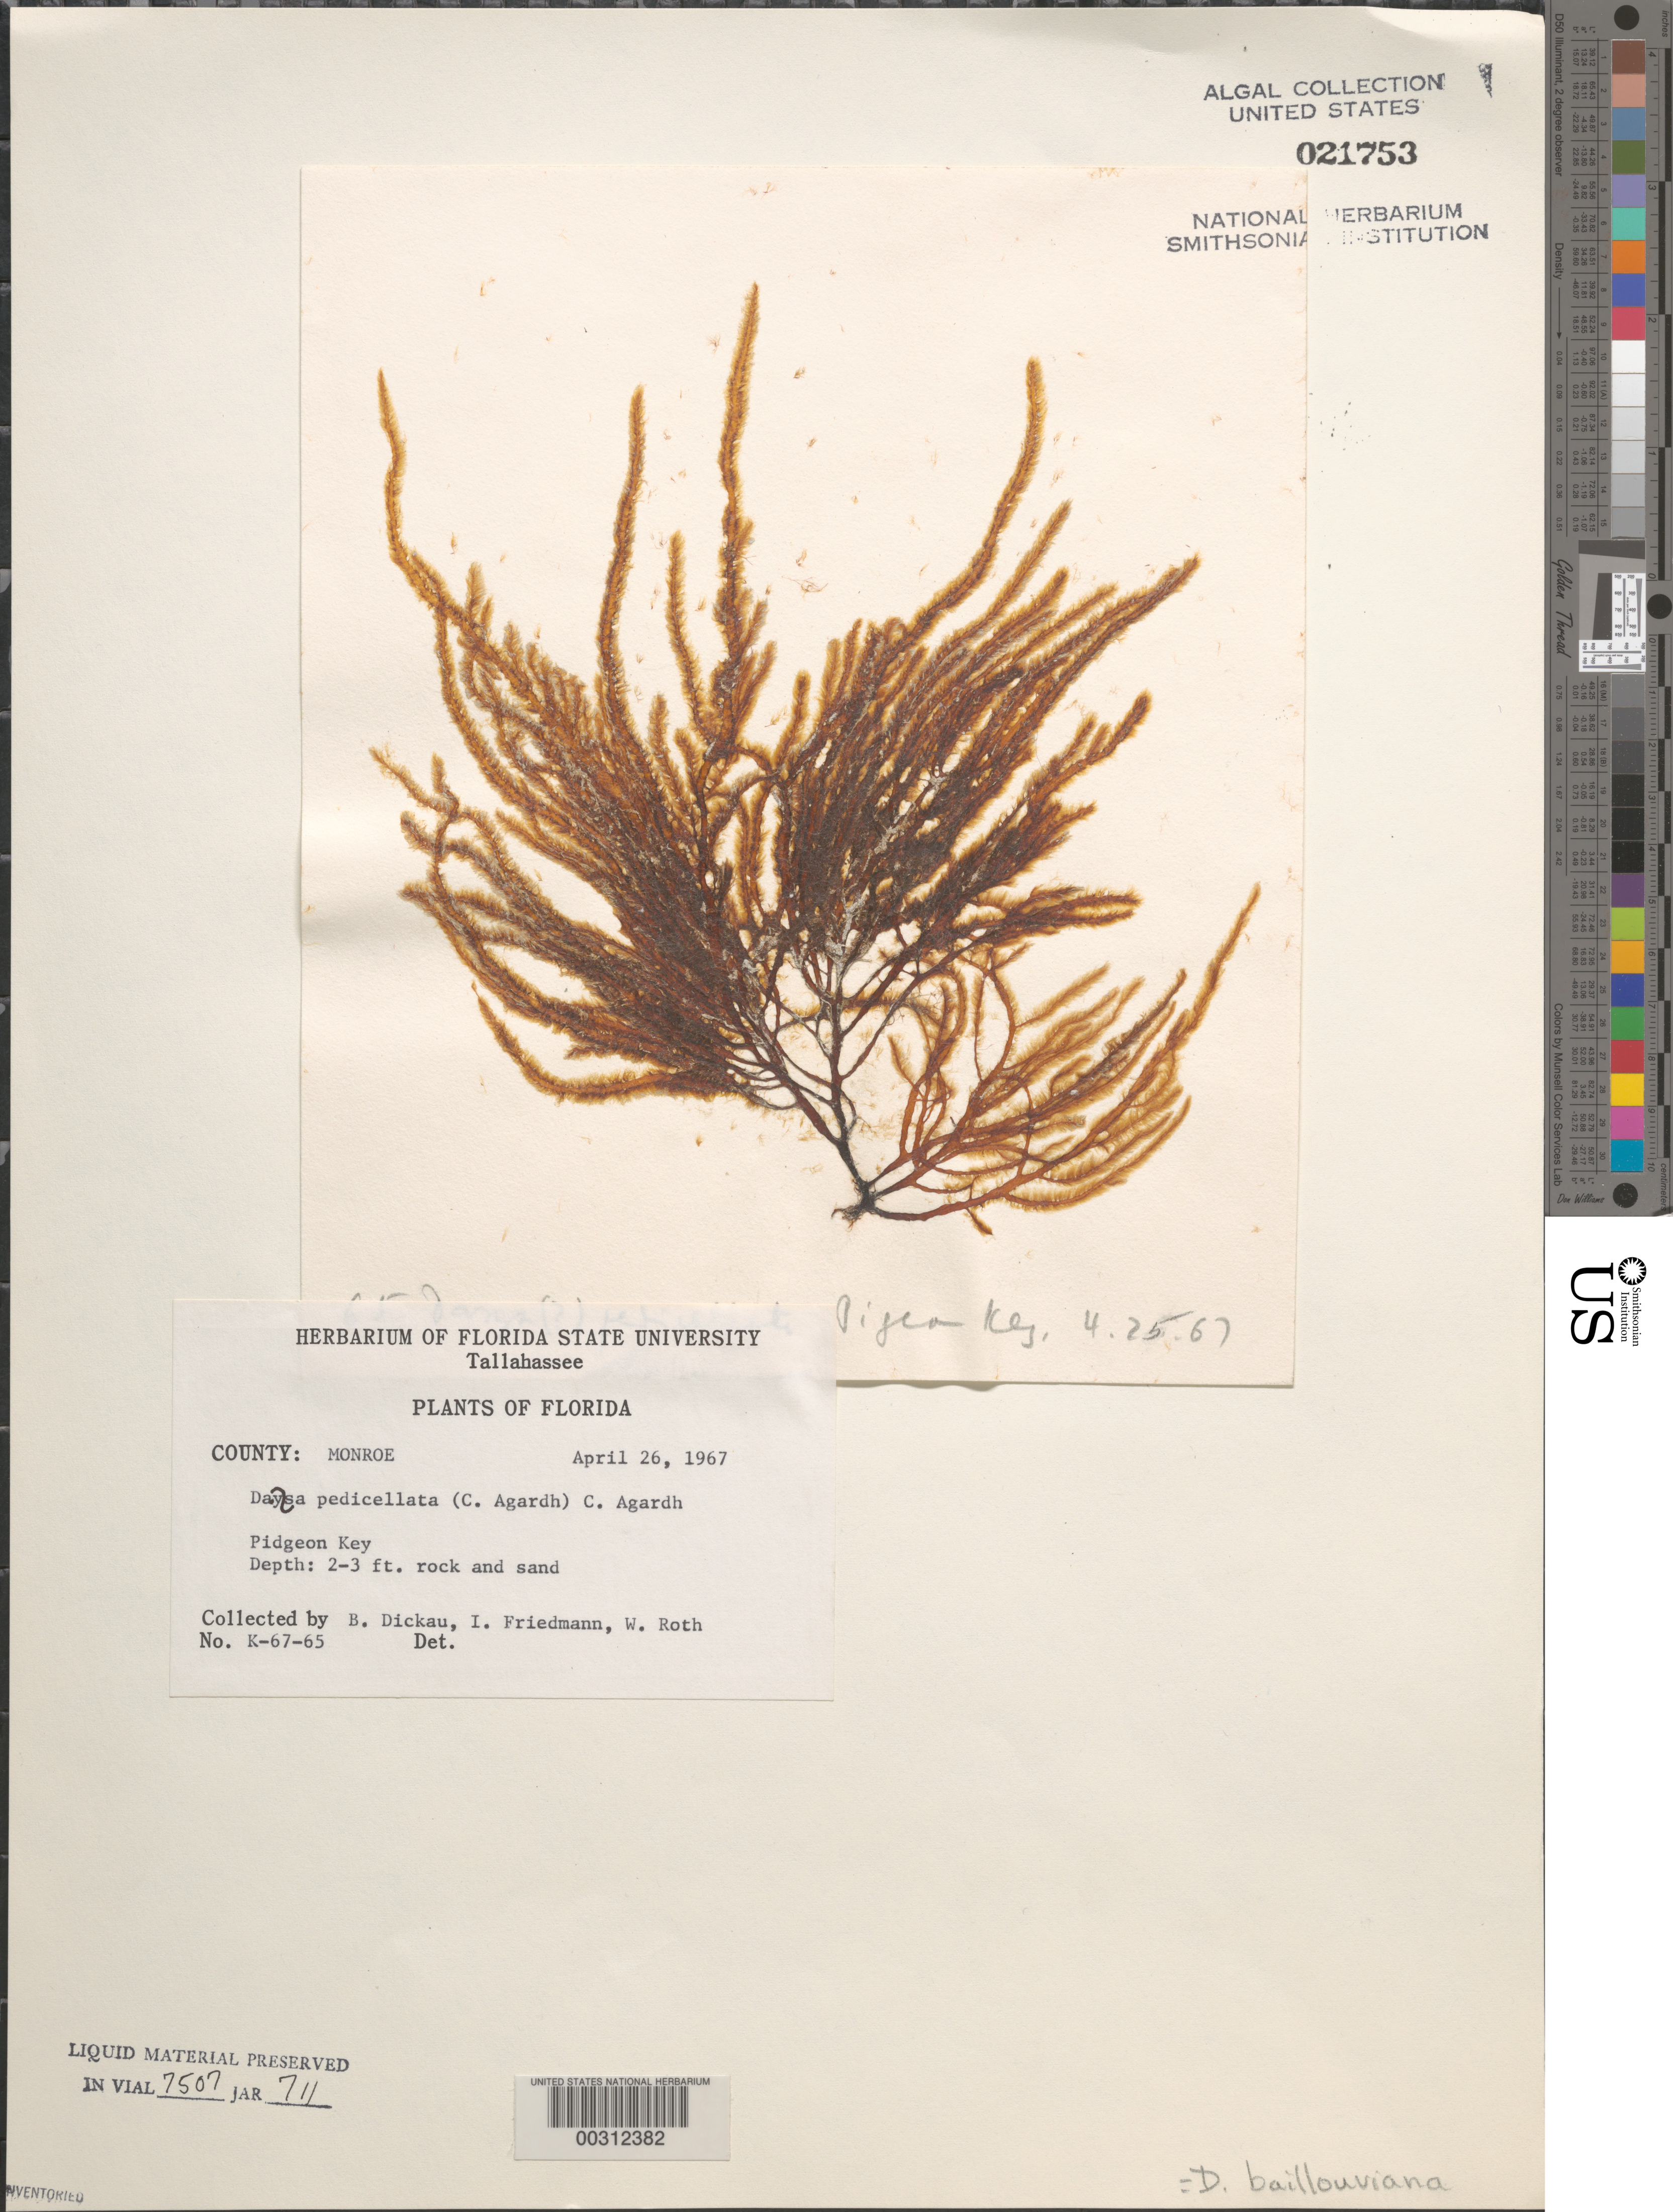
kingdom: Plantae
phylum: Rhodophyta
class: Florideophyceae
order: Ceramiales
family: Dasyaceae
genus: Dasya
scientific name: Dasya pedicellata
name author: (C. Agardh) C. Agardh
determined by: Algae name updating Project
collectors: B. Dickau, E. Friedmann & W. C. Roth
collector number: K-67-65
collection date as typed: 26 Apr 1967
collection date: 1967-04-26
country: United States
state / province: Florida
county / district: Monroe County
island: Pigeon Key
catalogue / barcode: US 21753